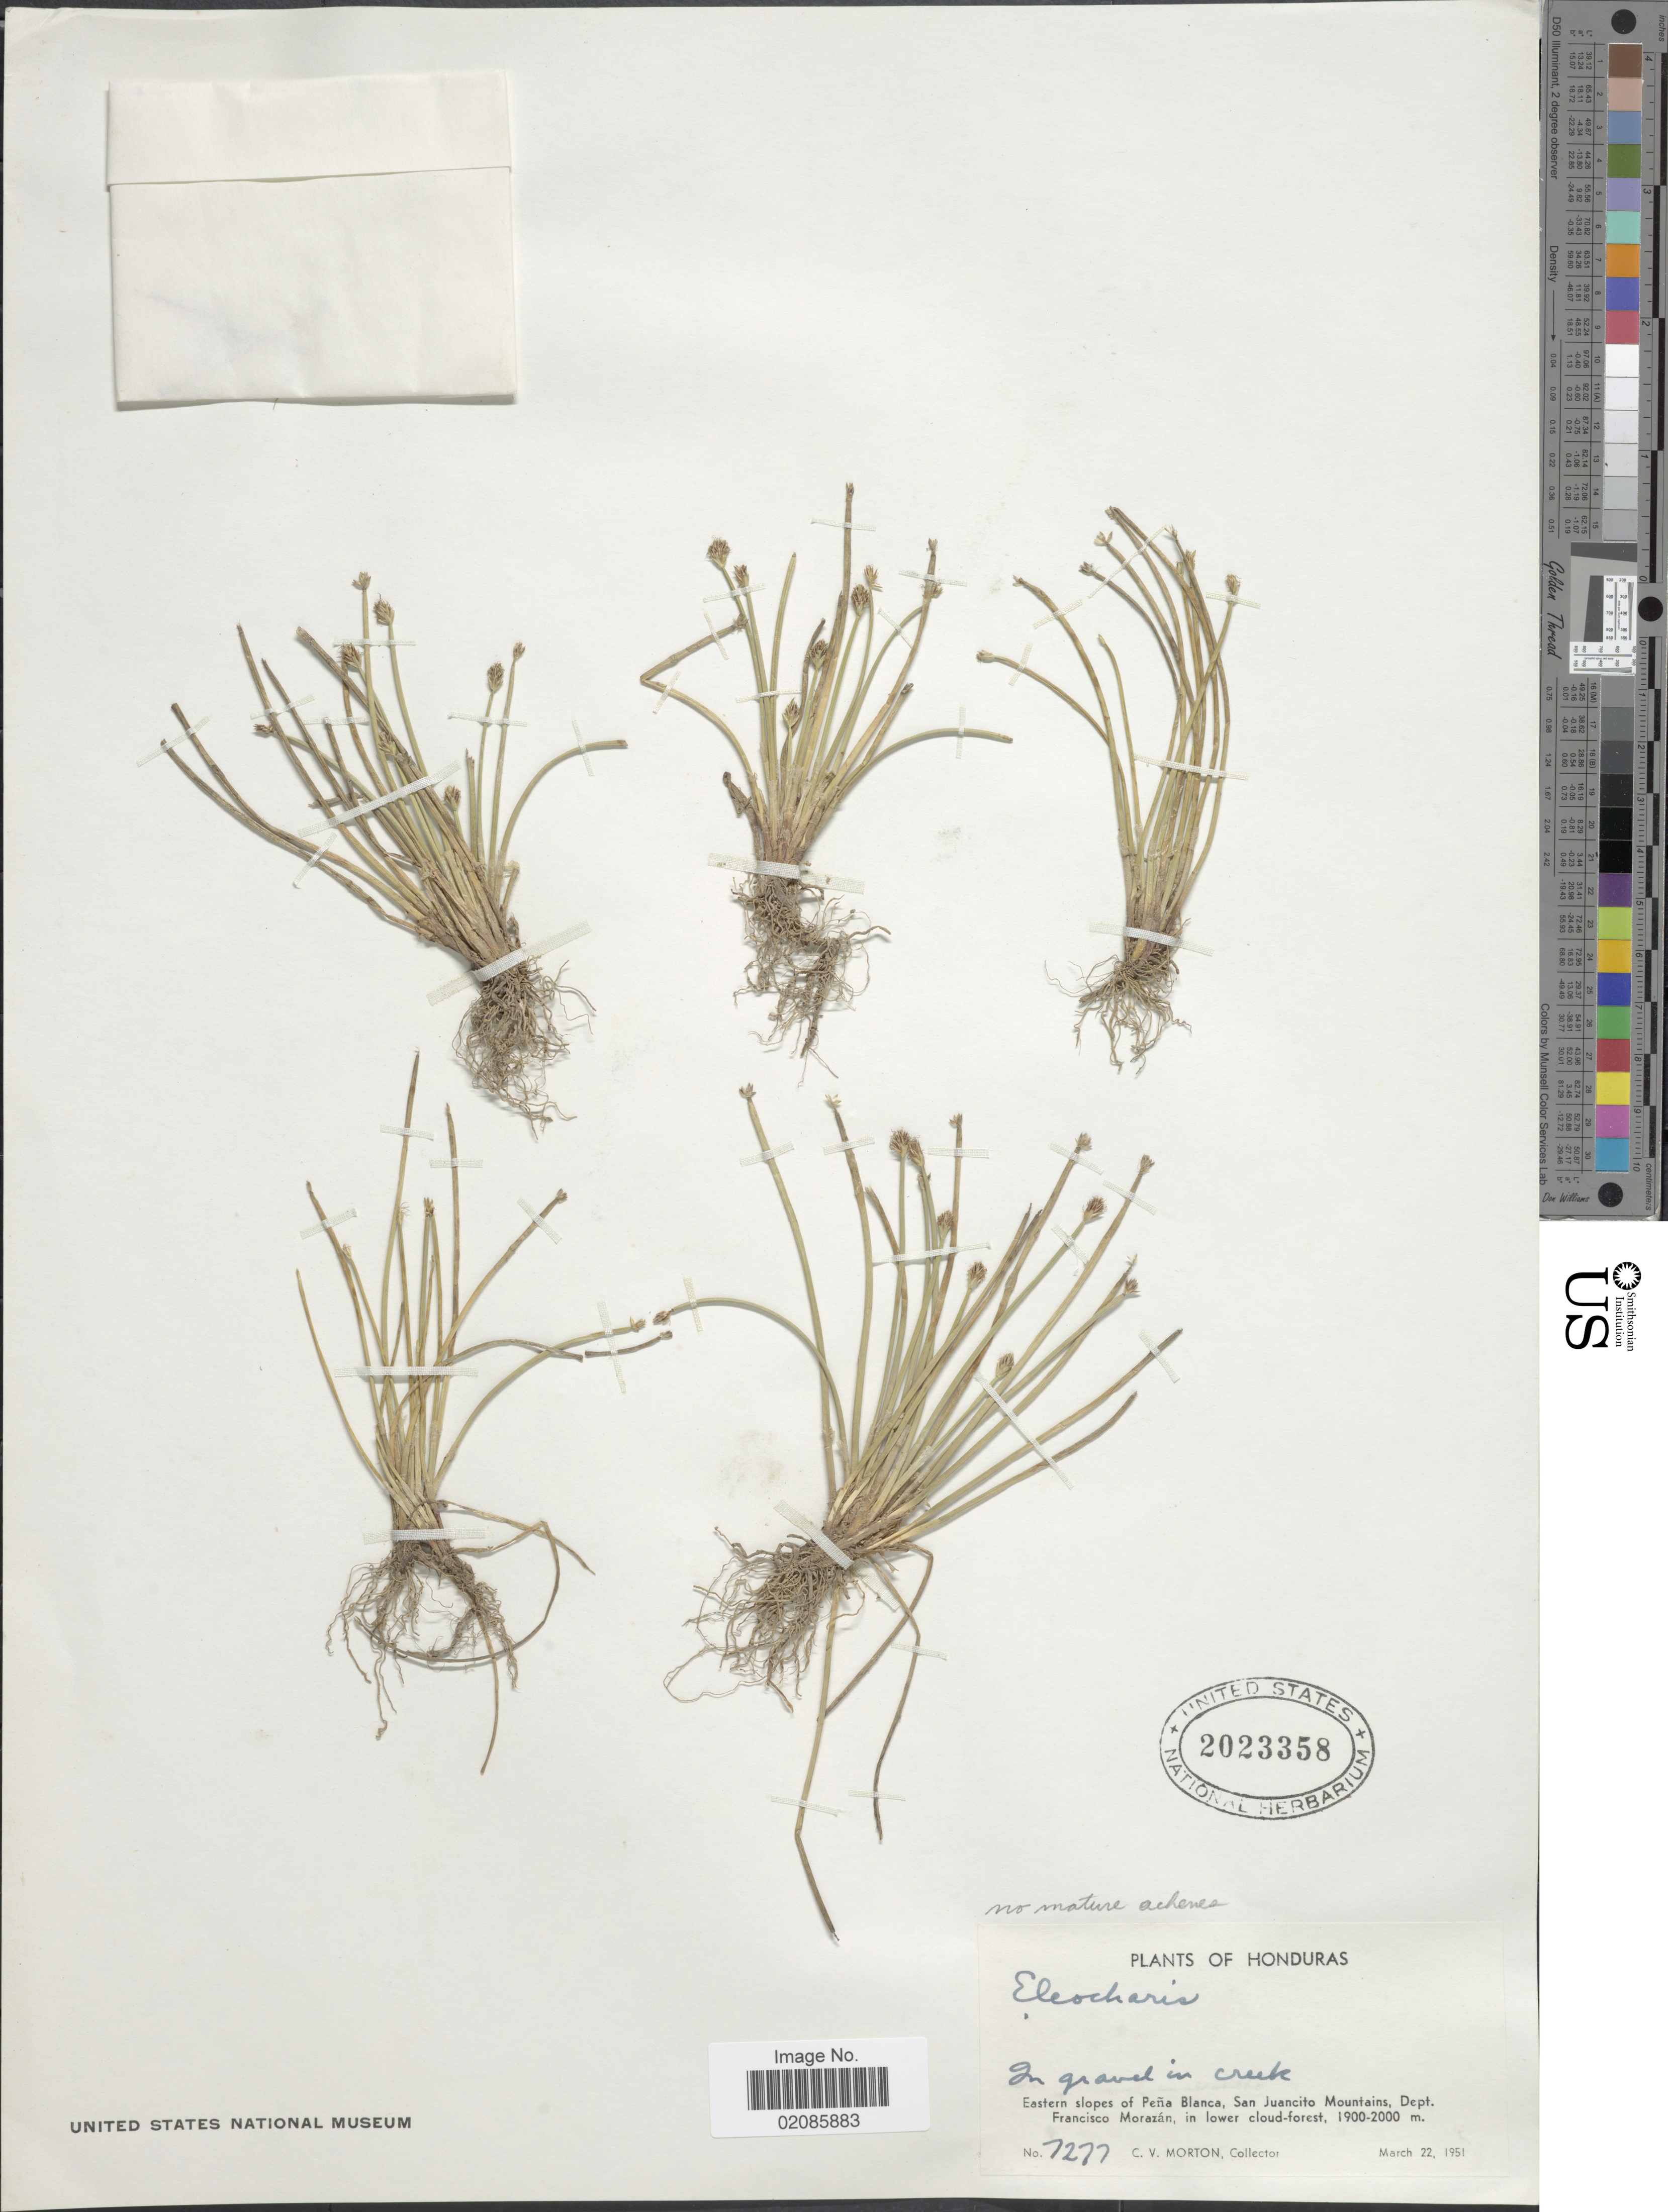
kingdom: Plantae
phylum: Tracheophyta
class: Liliopsida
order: Poales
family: Cyperaceae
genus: Eleocharis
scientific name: Eleocharis sellowiana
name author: Kunth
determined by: Strong, Mark T., (BOT), Smithsonian Institution - National Museum of Natural History (UNITED STATES)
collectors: C. V. Morton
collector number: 7277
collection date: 1951-03-22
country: Honduras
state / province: Fco. Morazán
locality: In gravel in creek. Eastern slopes of Peña Blanca, San Juancito Mountains, Dept. Francisco Morazán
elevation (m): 1900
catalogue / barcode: US 2023358